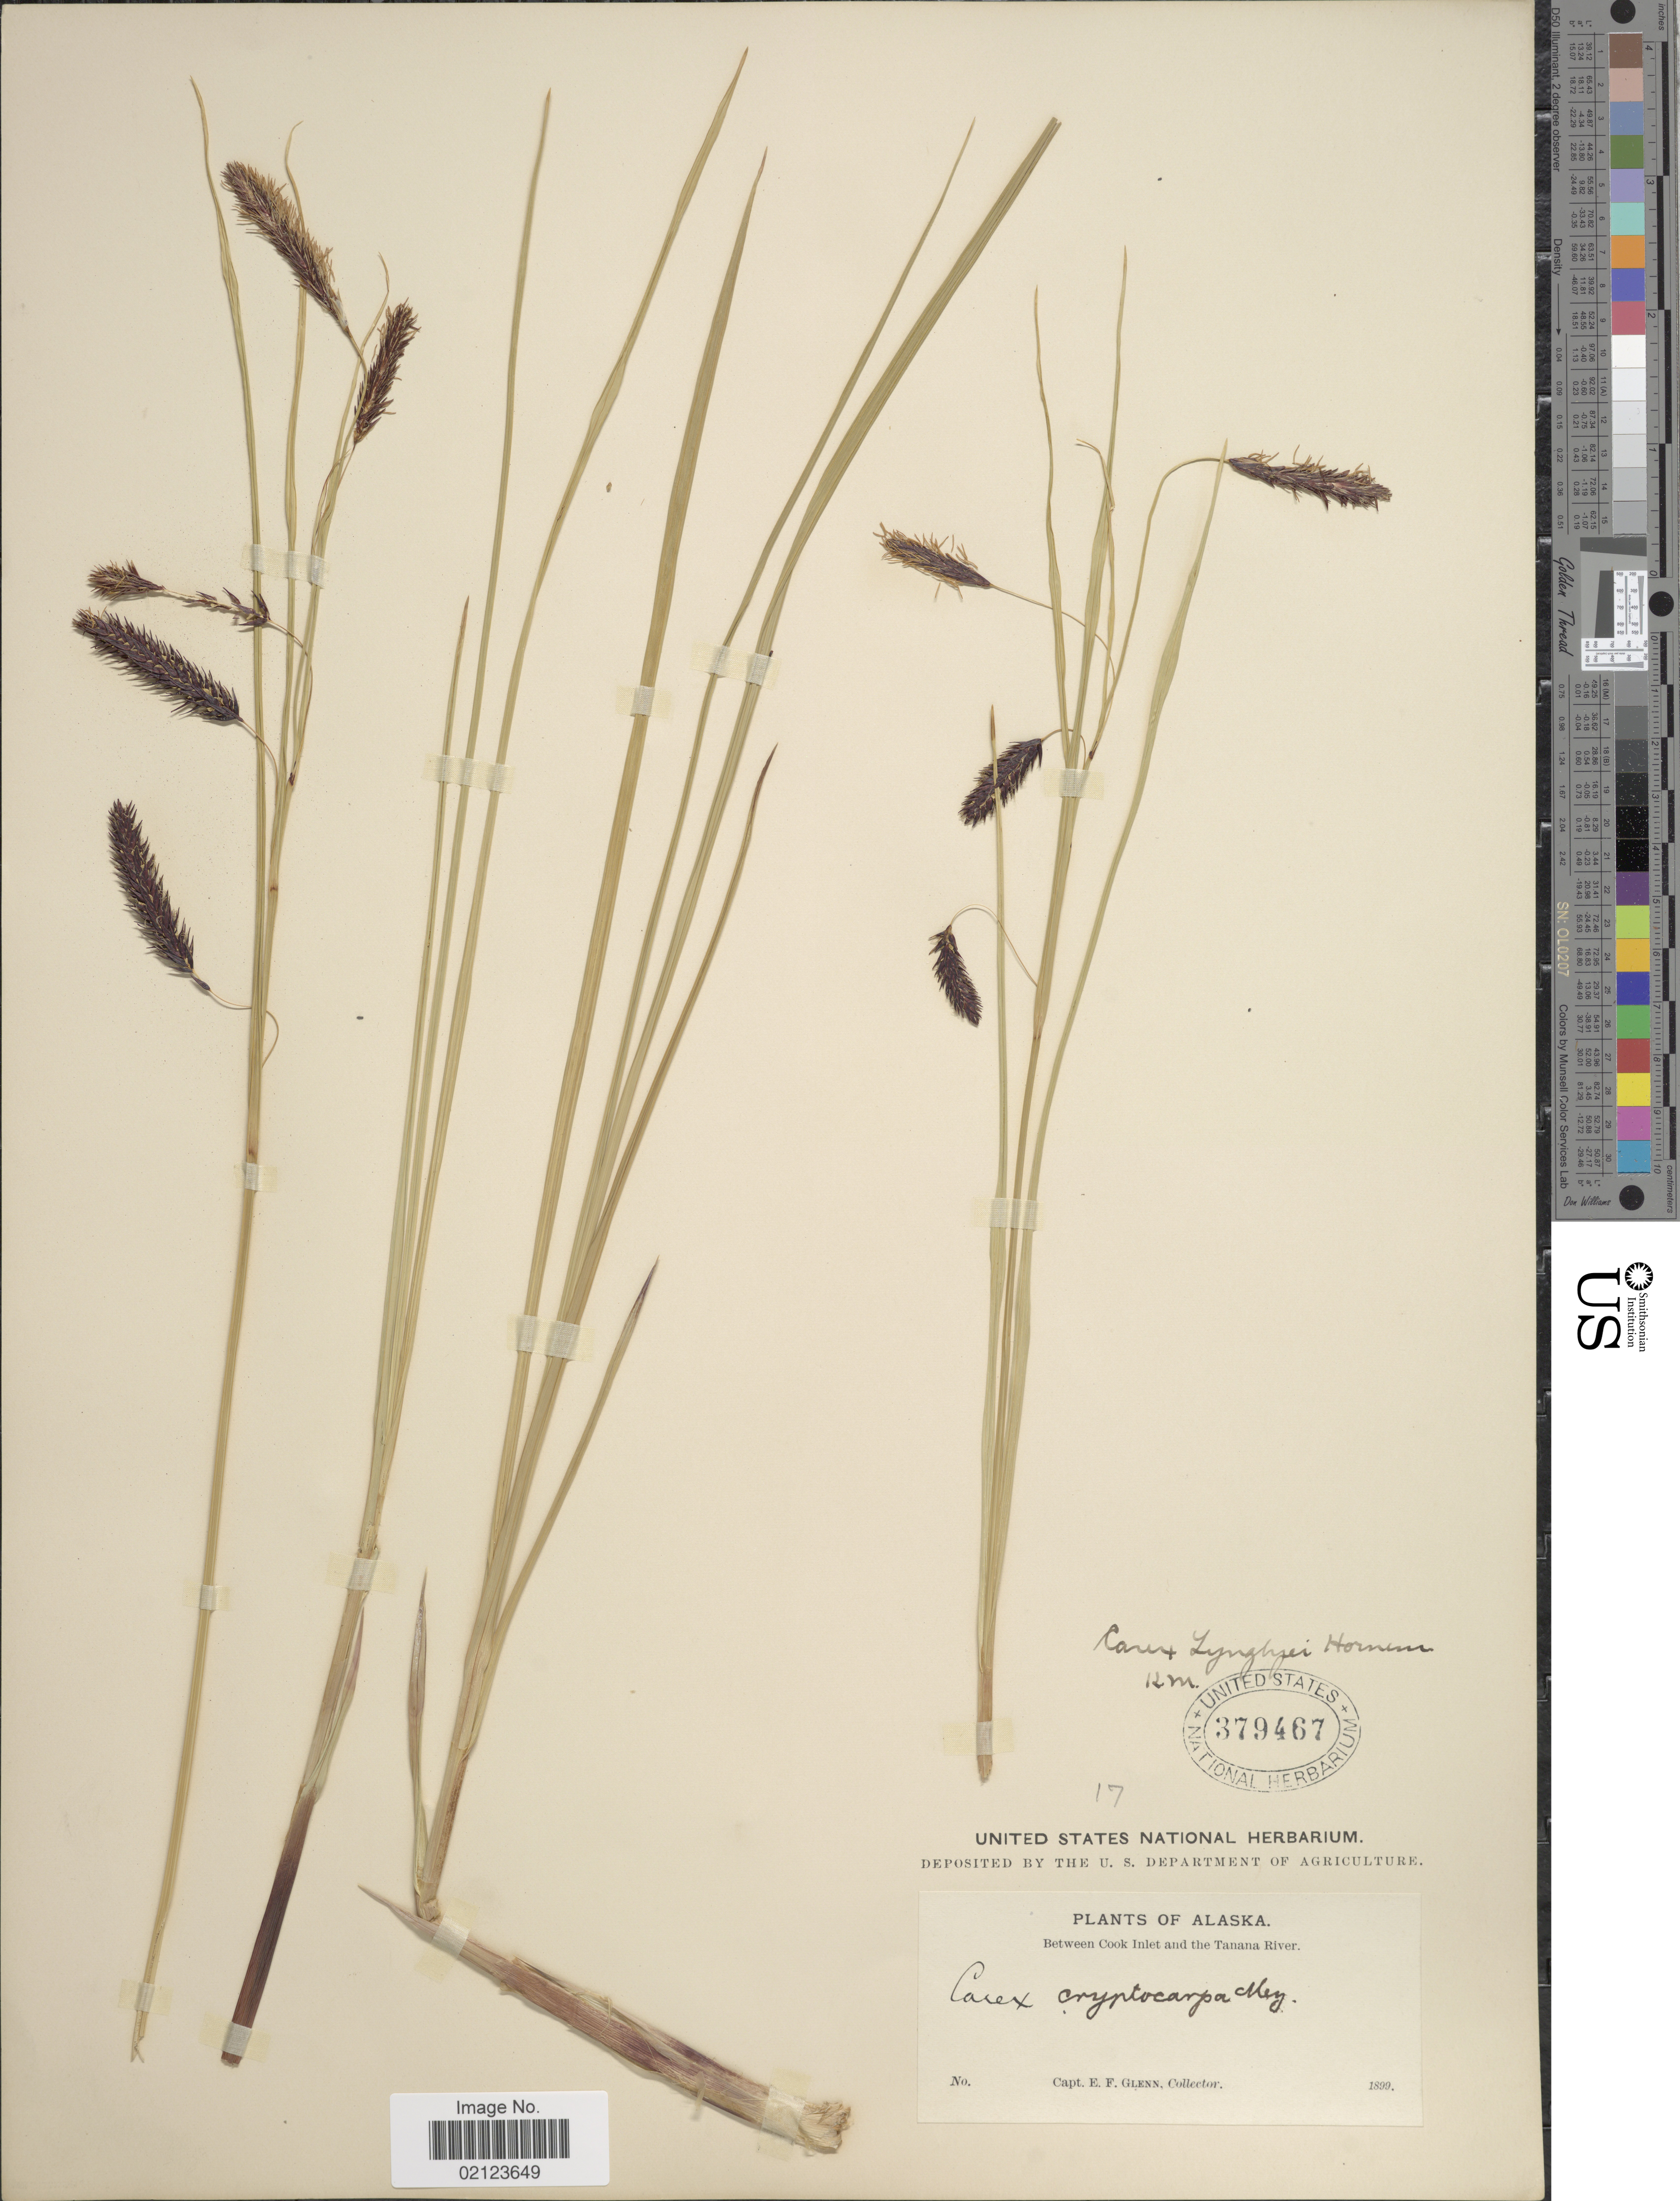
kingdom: Plantae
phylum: Tracheophyta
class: Liliopsida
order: Poales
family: Cyperaceae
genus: Carex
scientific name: Carex lyngbyei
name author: Hornem.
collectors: E. Glenn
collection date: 1899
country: United States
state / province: Alaska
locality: Between Cook Inlet and the Tanana River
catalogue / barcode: US 379467